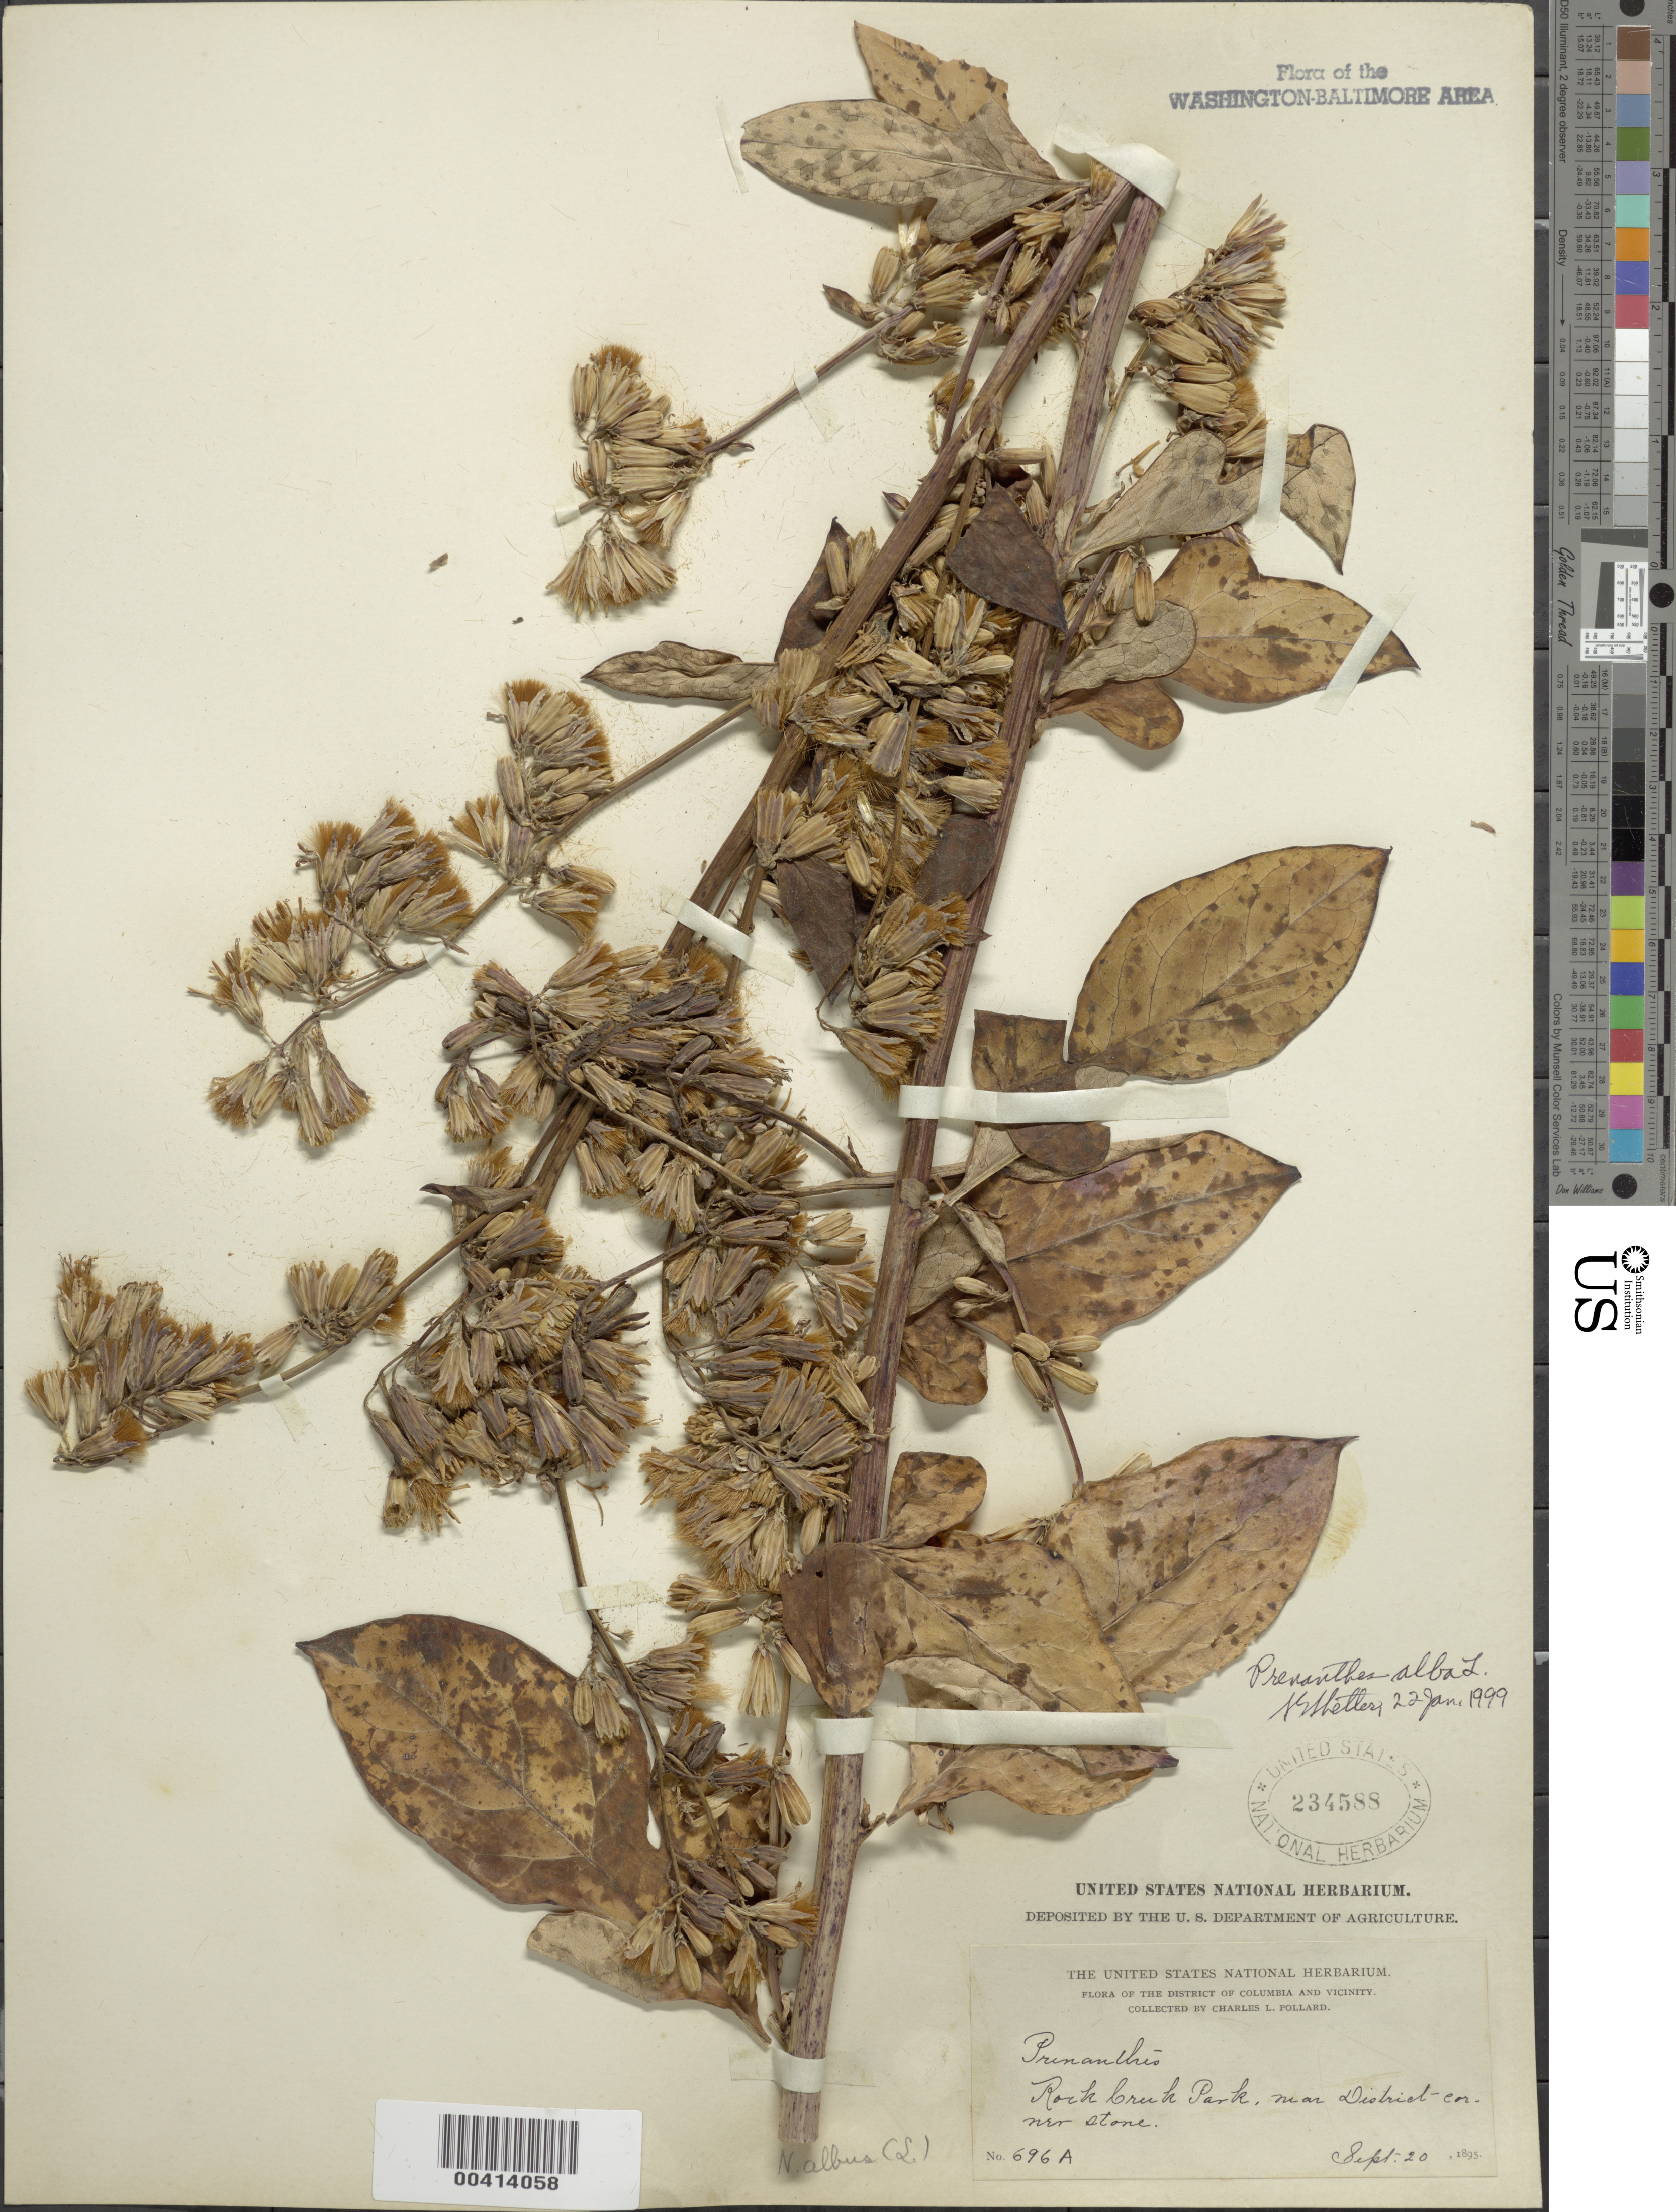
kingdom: Plantae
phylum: Tracheophyta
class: Magnoliopsida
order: Asterales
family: Asteraceae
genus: Nabalus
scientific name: Nabalus albus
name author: (L.) Hook.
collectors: C. L. Pollard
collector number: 696A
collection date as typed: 20 Sep 1895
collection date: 1895-09-20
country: United States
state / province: District of Columbia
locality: Rock Creek Park near District Corner Stone Rock Creek Park & vicinity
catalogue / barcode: US 234588